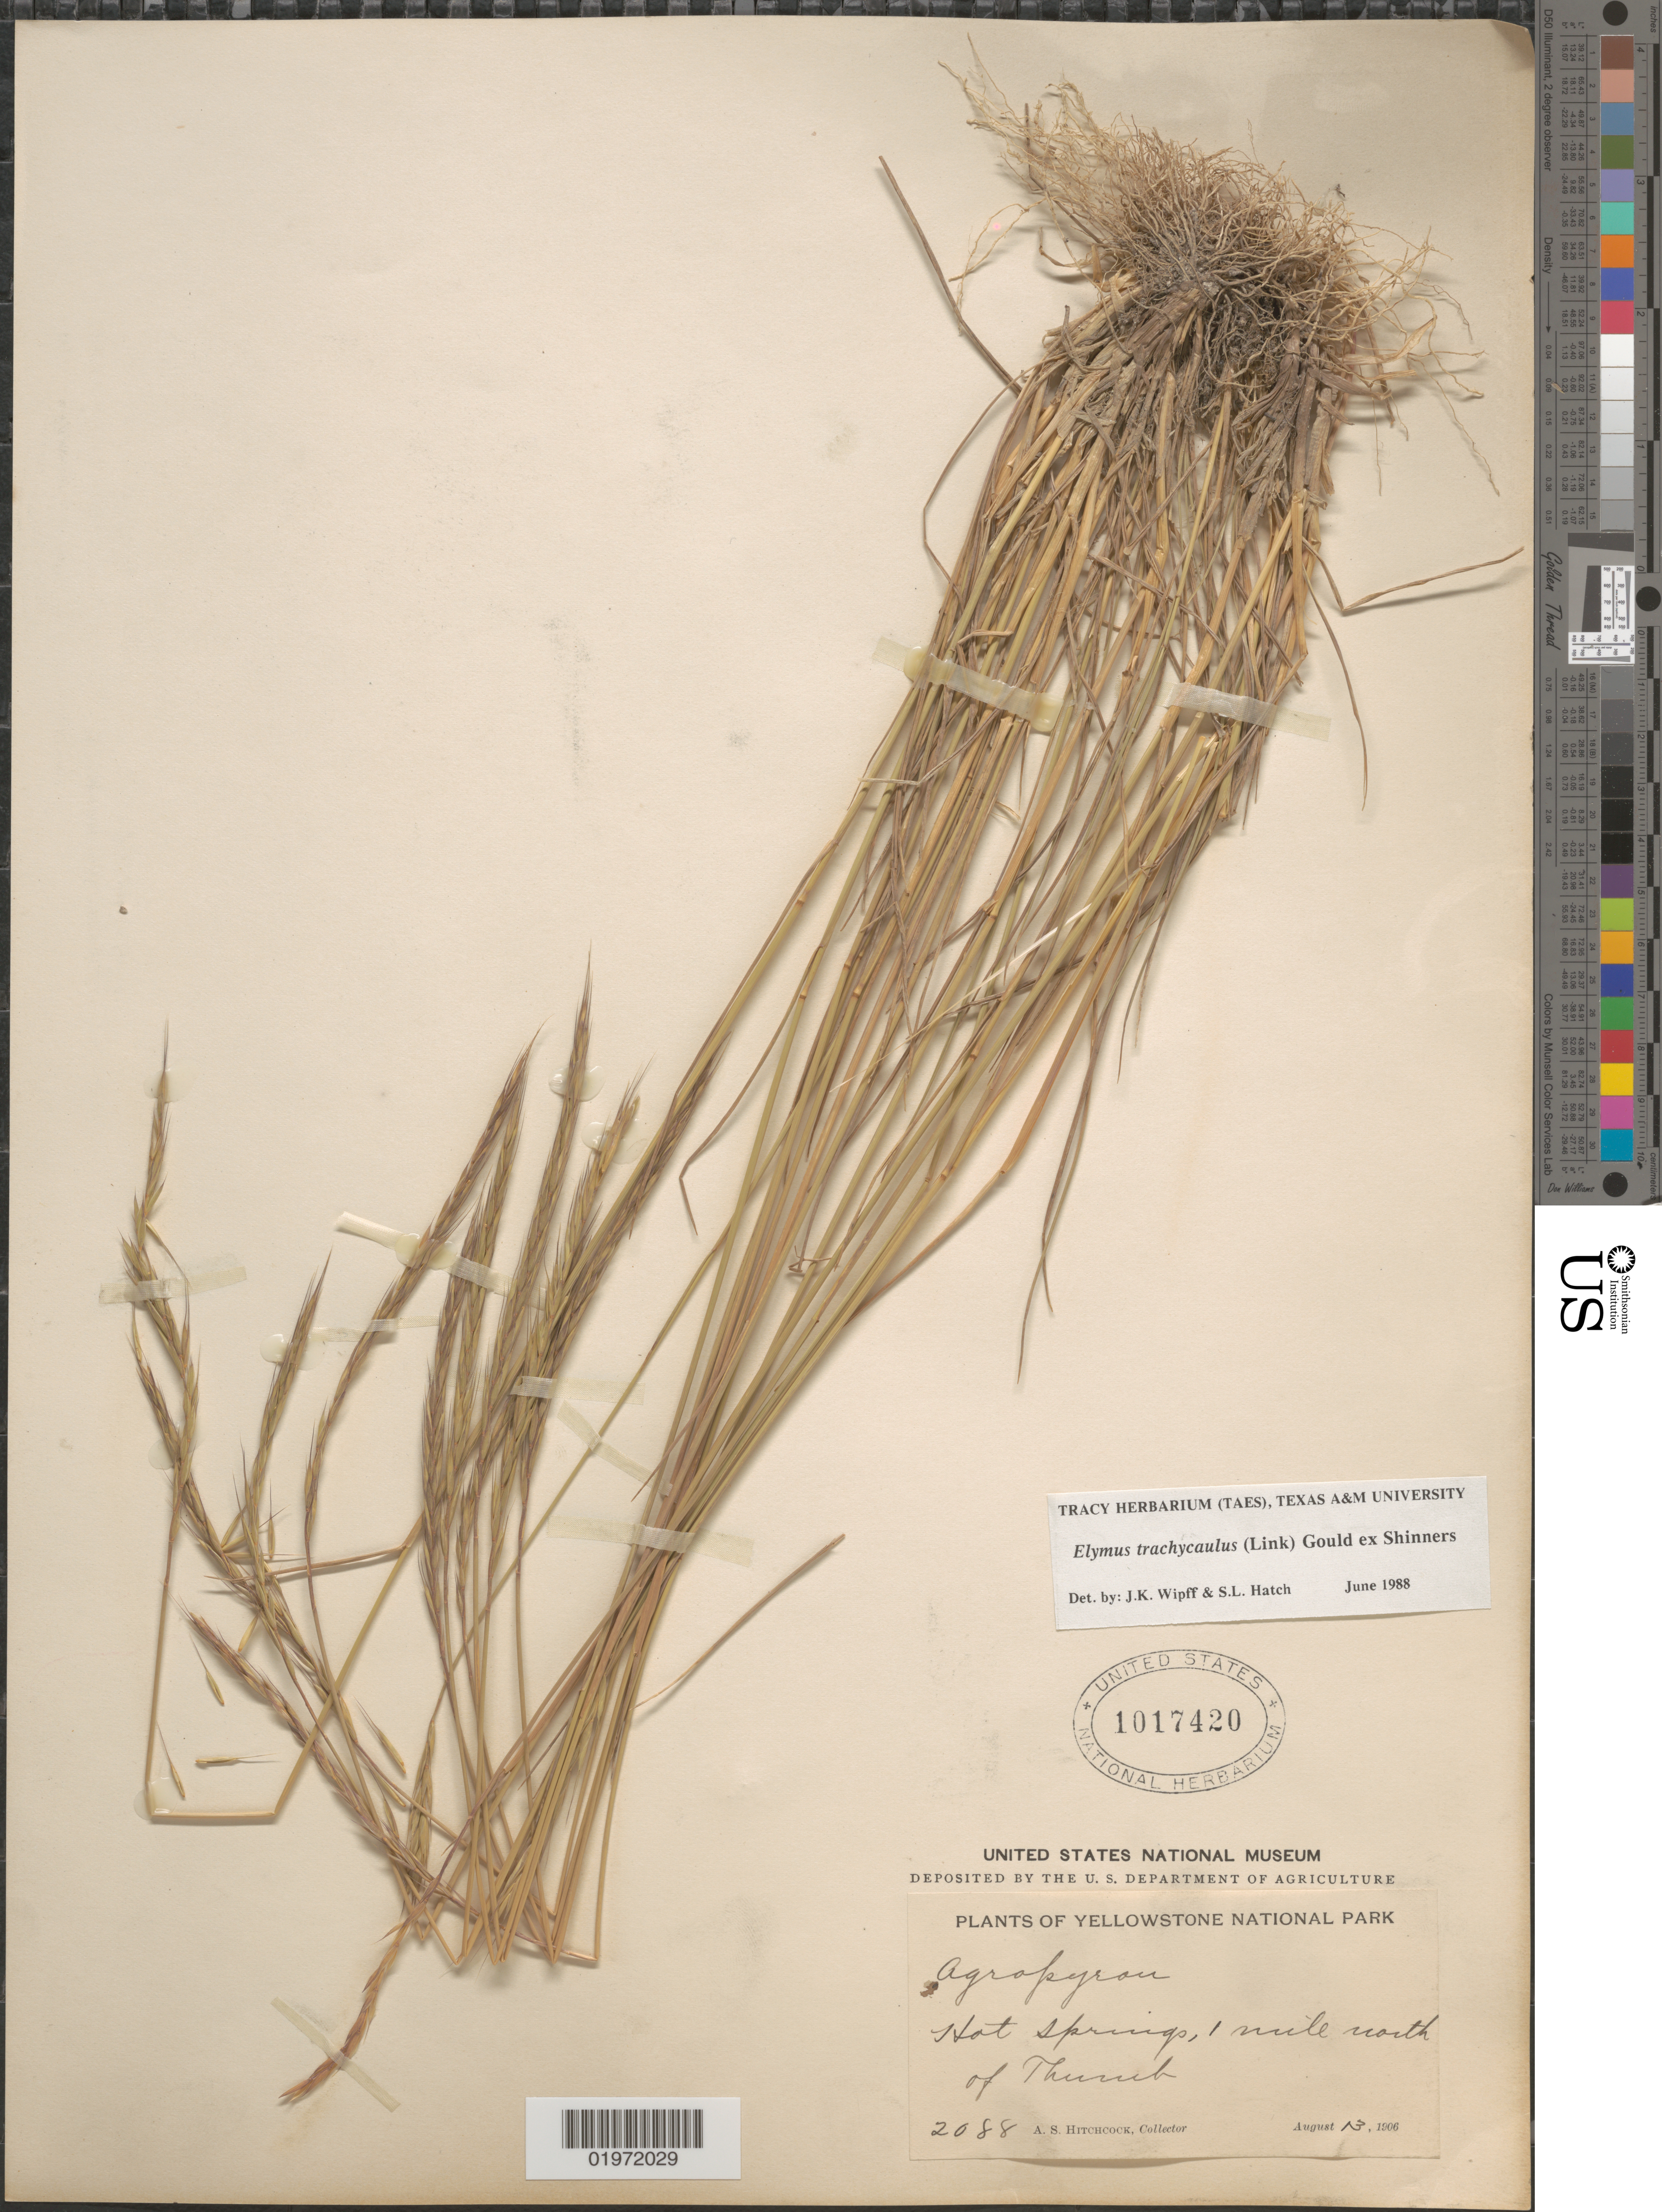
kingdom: Plantae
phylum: Tracheophyta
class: Liliopsida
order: Poales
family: Poaceae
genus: Elymus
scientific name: Elymus trachycaulus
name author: (Link) Gould ex Shinners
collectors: A. S. Hitchcock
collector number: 2088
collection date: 1906-08-13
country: United States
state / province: Wyoming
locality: Yellowstone National Park. Hot Springs, 1 mile north of Thumb.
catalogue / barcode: US 1017420